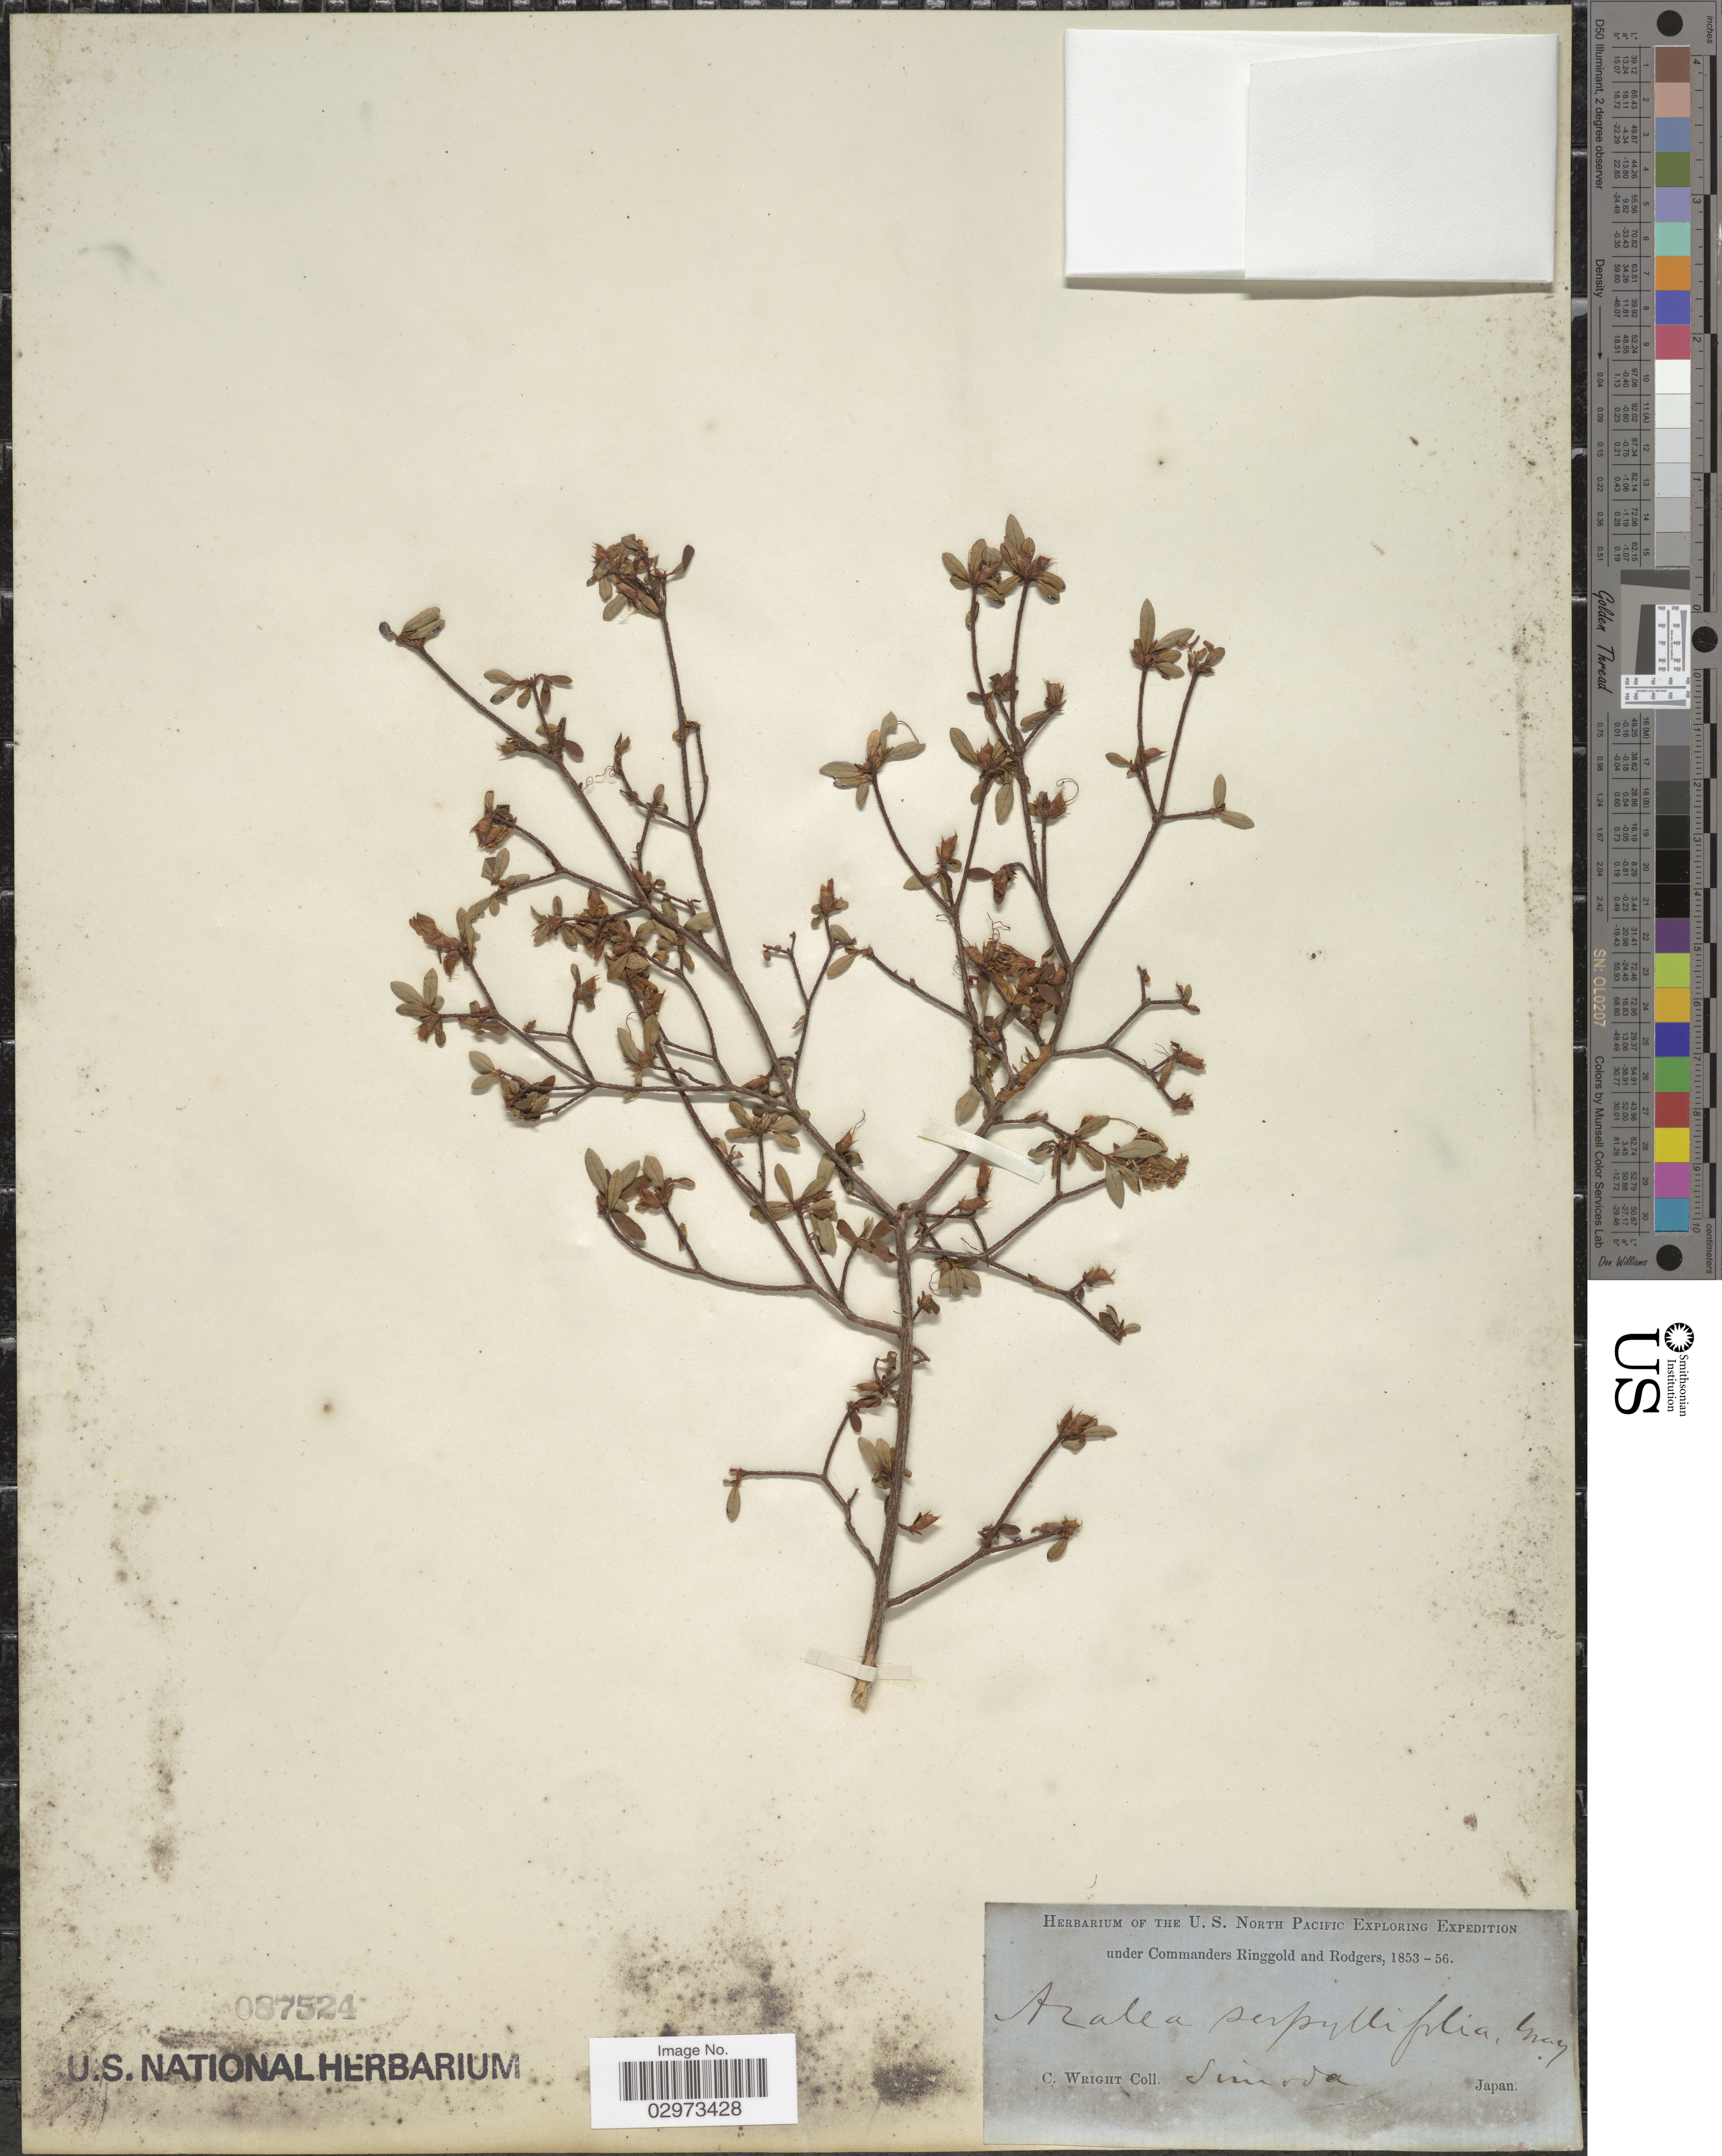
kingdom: Plantae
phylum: Tracheophyta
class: Magnoliopsida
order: Ericales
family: Ericaceae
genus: Rhododendron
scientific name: Rhododendron serpyllifolium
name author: Miq.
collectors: C. Wright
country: Japan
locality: Simoda.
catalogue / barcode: US 87524